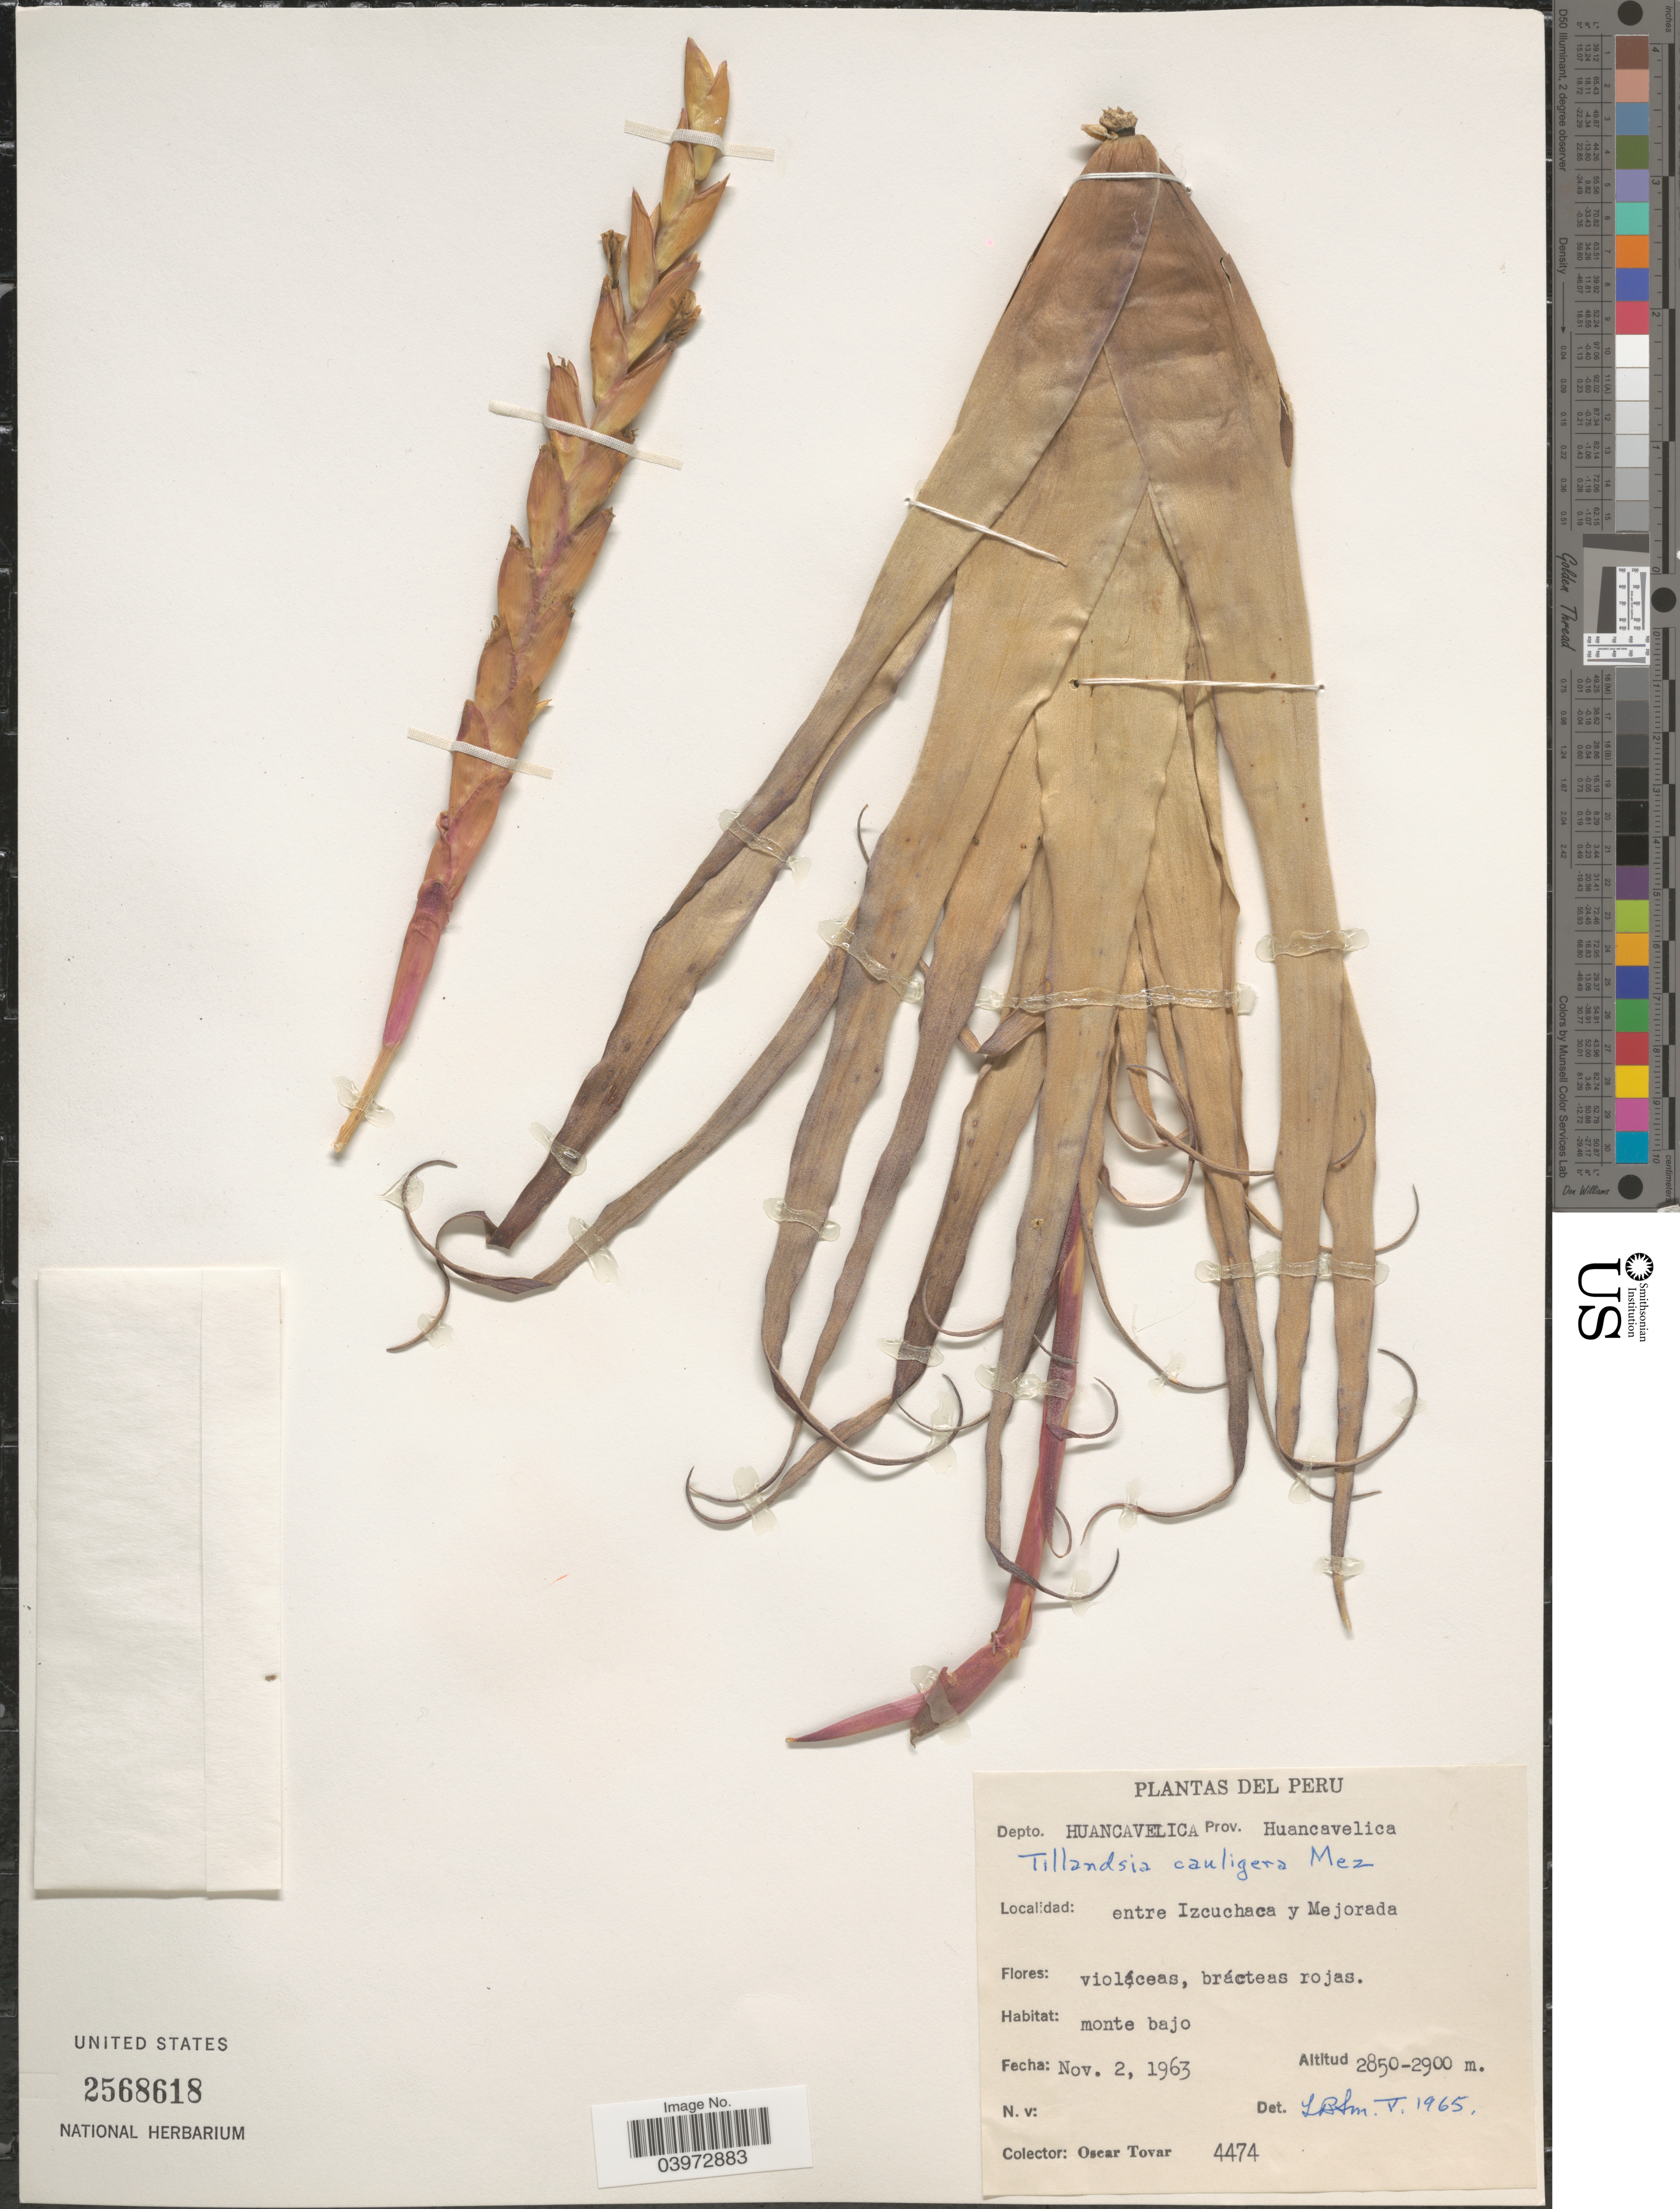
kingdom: Plantae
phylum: Tracheophyta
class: Liliopsida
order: Poales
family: Bromeliaceae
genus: Tillandsia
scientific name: Tillandsia cauligera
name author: Mez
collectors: Ó. Tovar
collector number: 4474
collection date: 1963-11-02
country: Peru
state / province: Huancavelica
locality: Depto. Huancavelica. Entre Izcuchaca y Mejorada.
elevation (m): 2850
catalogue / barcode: US 2568618